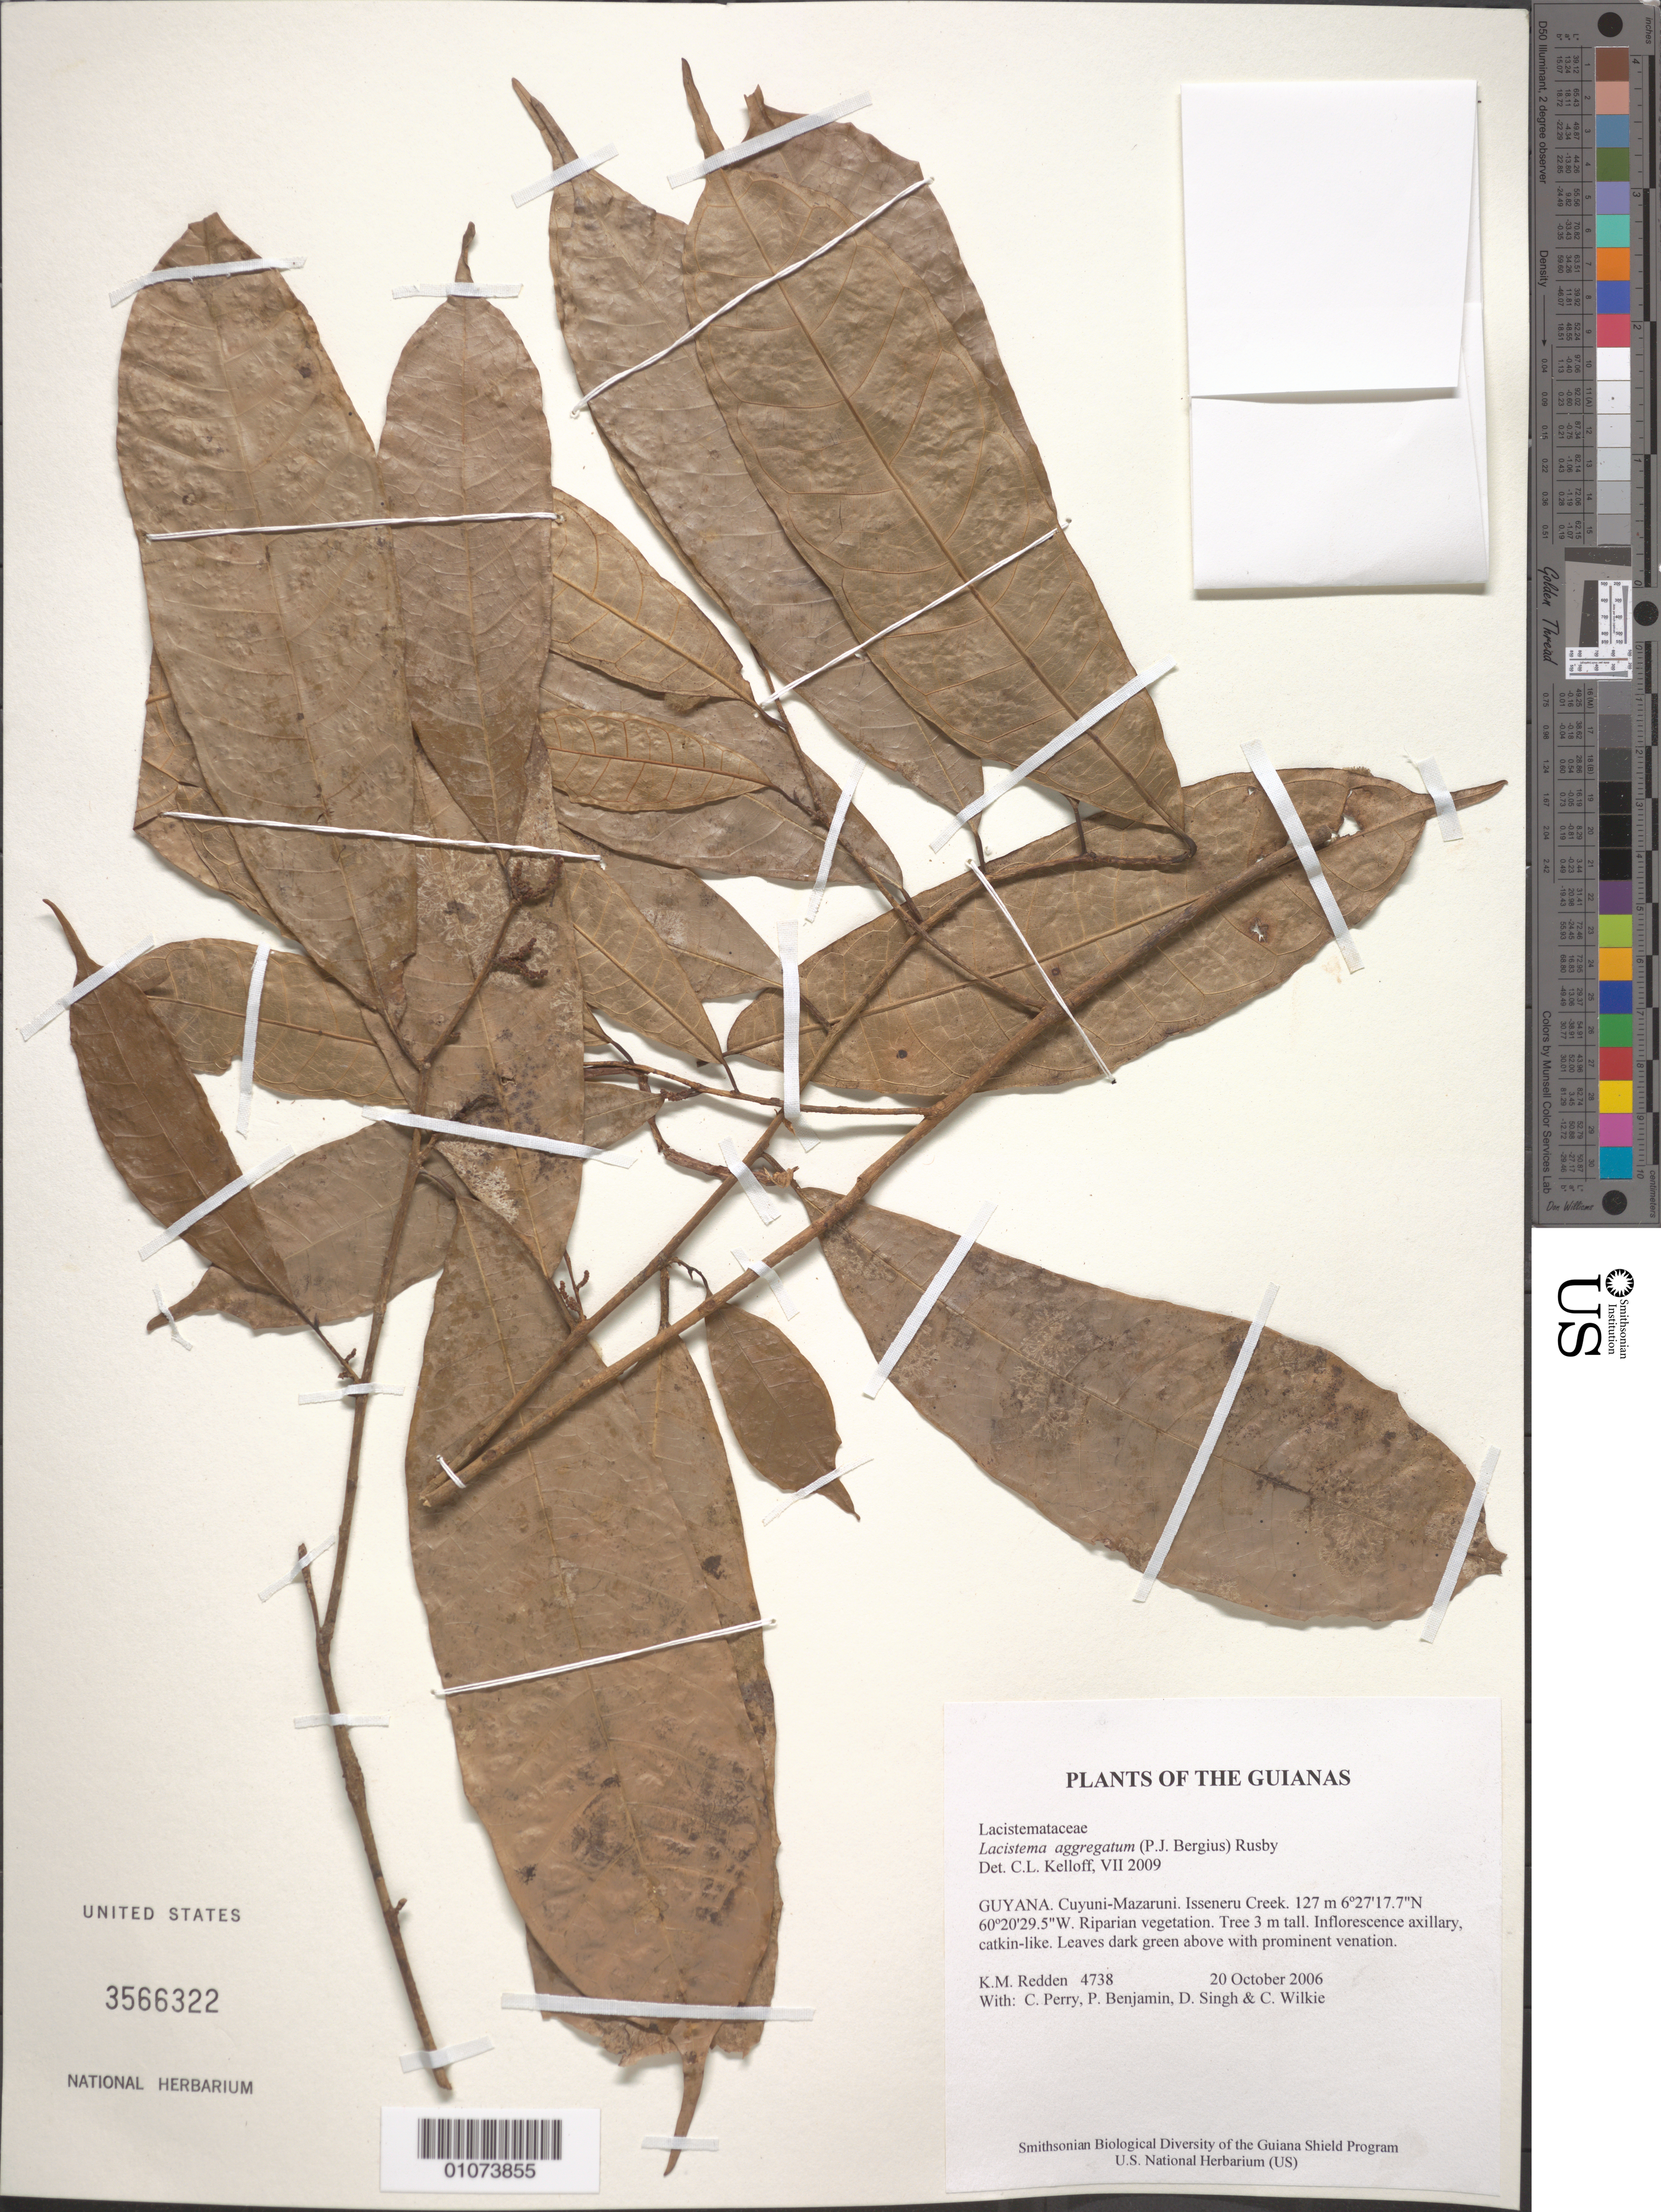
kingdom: Plantae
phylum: Tracheophyta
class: Magnoliopsida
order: Malpighiales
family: Lacistemataceae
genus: Lacistema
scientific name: Lacistema aggregatum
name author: (P.J. Bergius) Rusby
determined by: Kelloff, Carol L., (US), Smithsonian Institution - National Museum of Natural History (UNITED STATES)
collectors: K. M. Redden, C. Perry, P. Benjamin, D. Singh & C. Wilkie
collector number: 4738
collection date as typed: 20 October 2006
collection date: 2006-10-20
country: Guyana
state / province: Cuyuni-Mazaruni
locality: Isseneru Creek.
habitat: Riparian vegetation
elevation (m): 127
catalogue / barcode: US 3566322